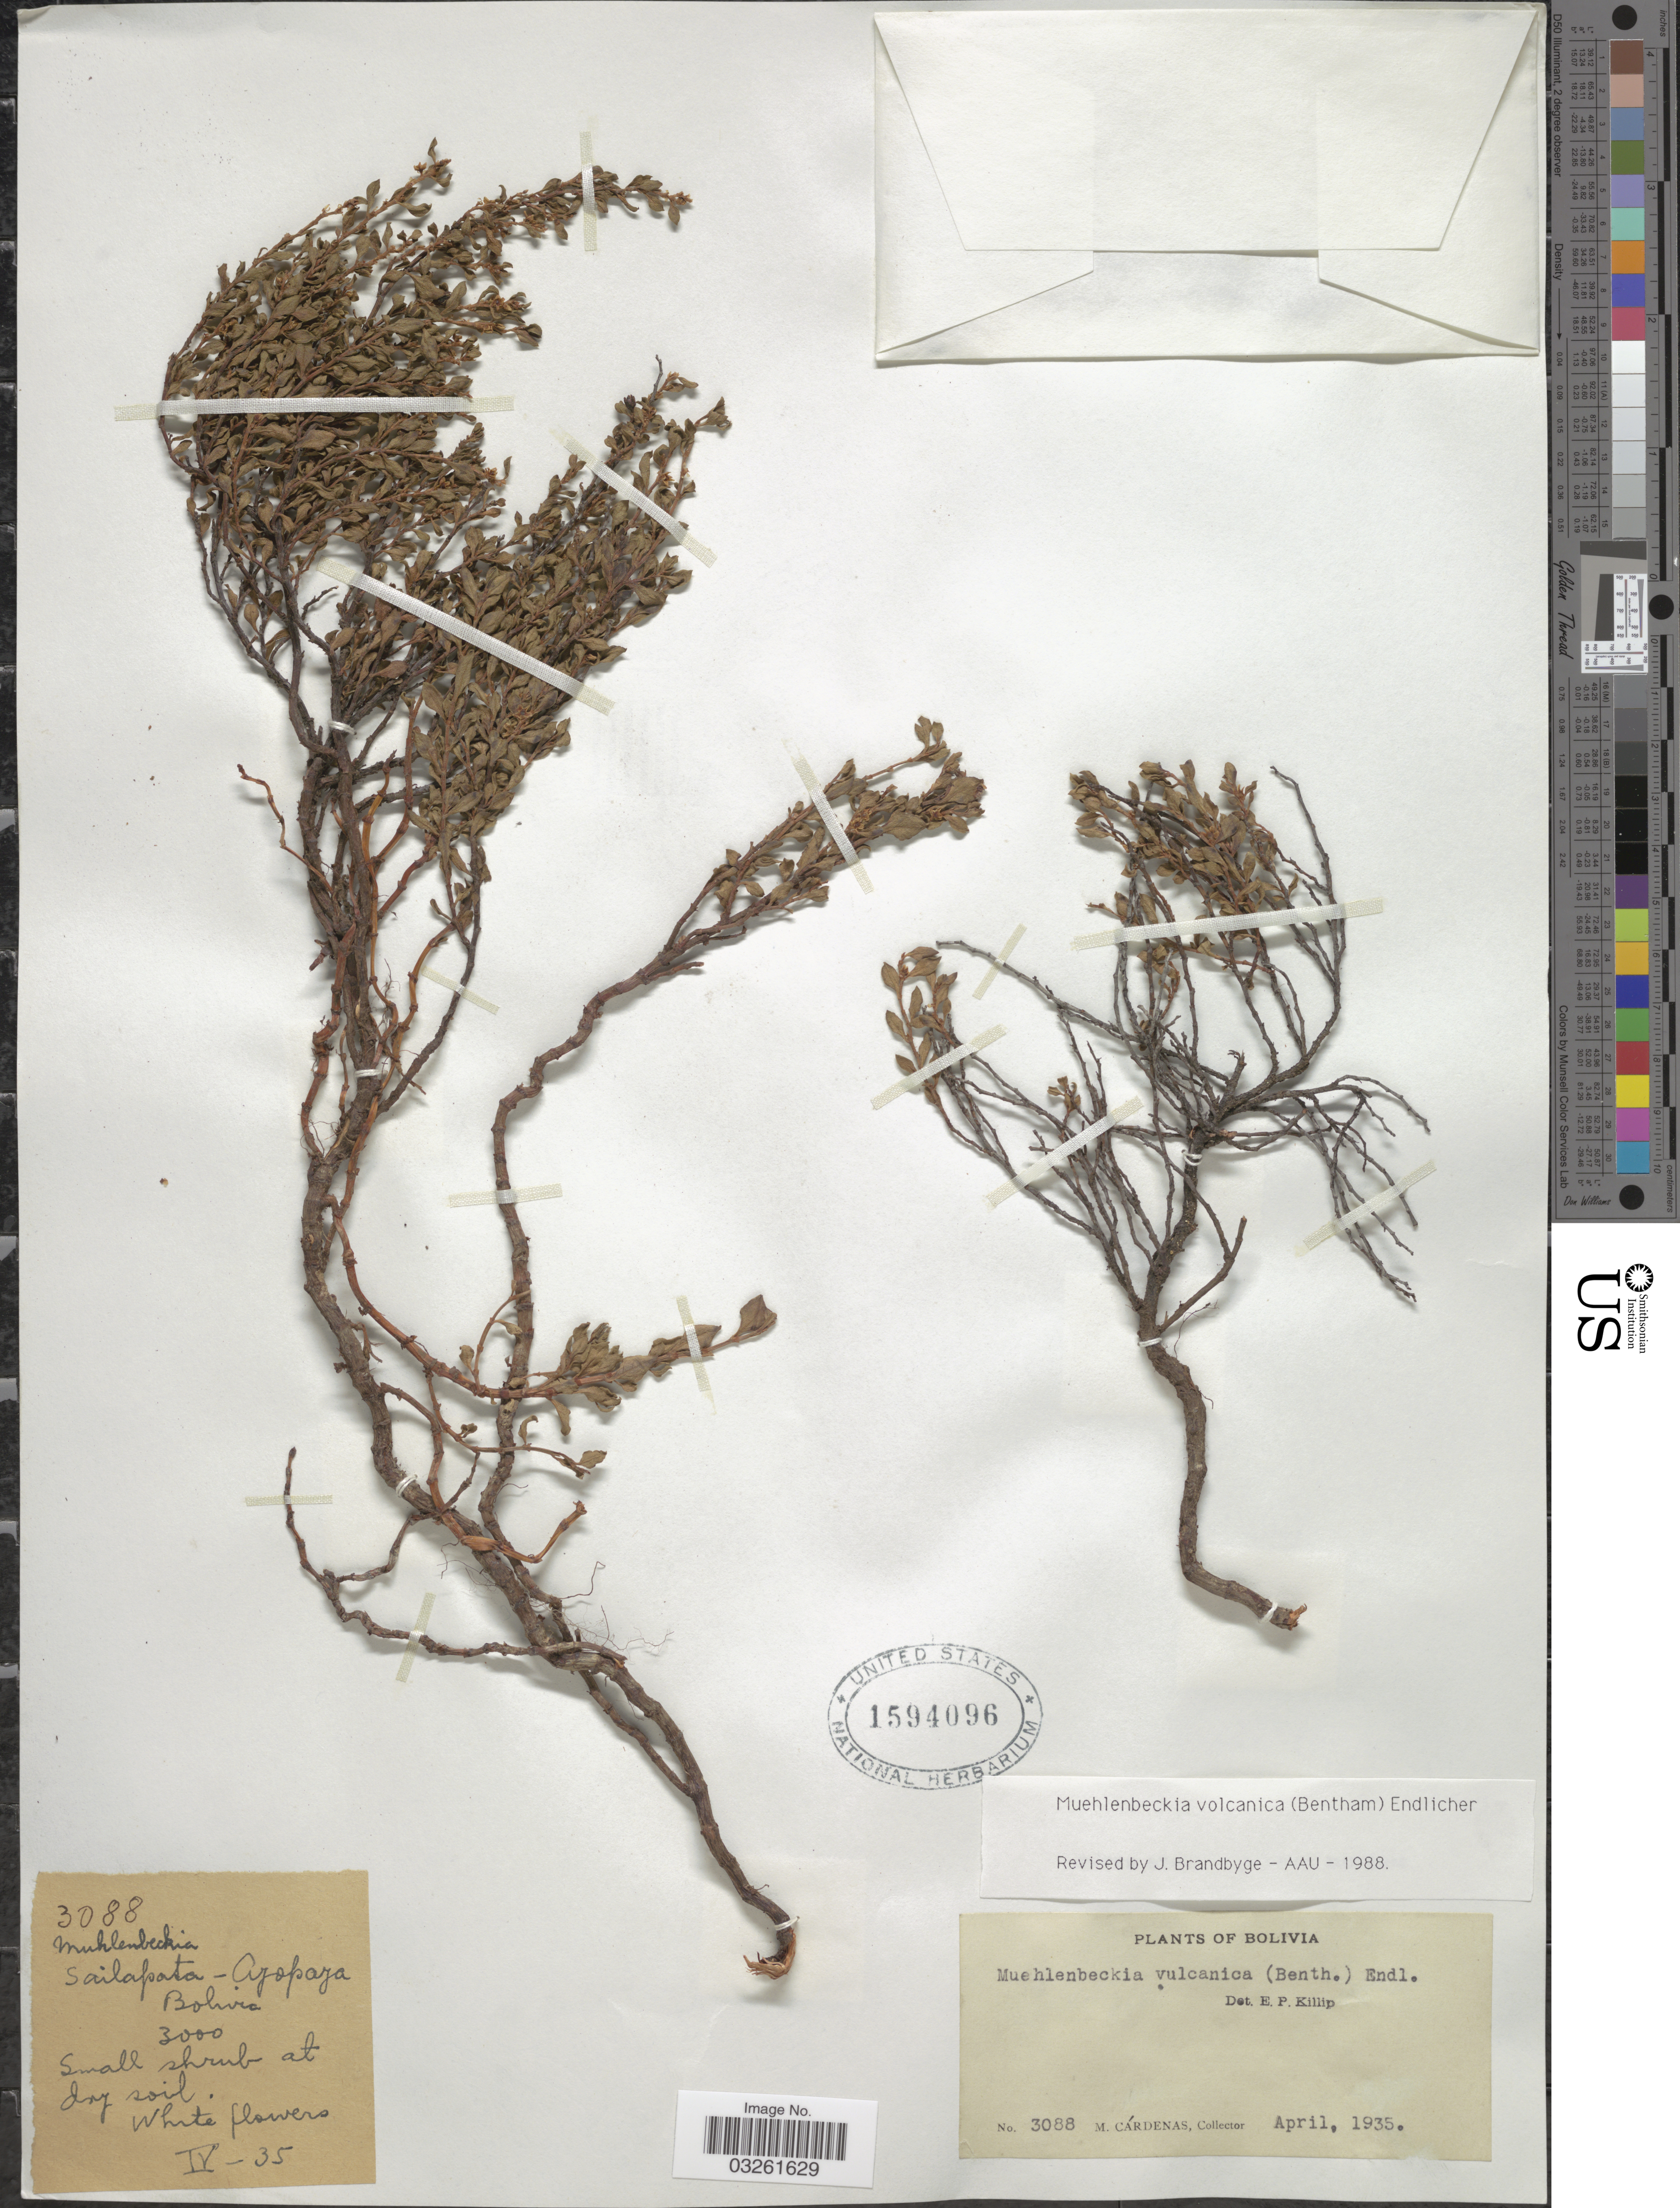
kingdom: Plantae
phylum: Tracheophyta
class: Magnoliopsida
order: Caryophyllales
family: Polygonaceae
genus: Muehlenbeckia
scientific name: Muehlenbeckia volcanica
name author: (Benth.) Endl.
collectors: M. Cárdenas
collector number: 3088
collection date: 1935-04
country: Bolivia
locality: Sailapata - Ayopaya.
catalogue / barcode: US 1594096